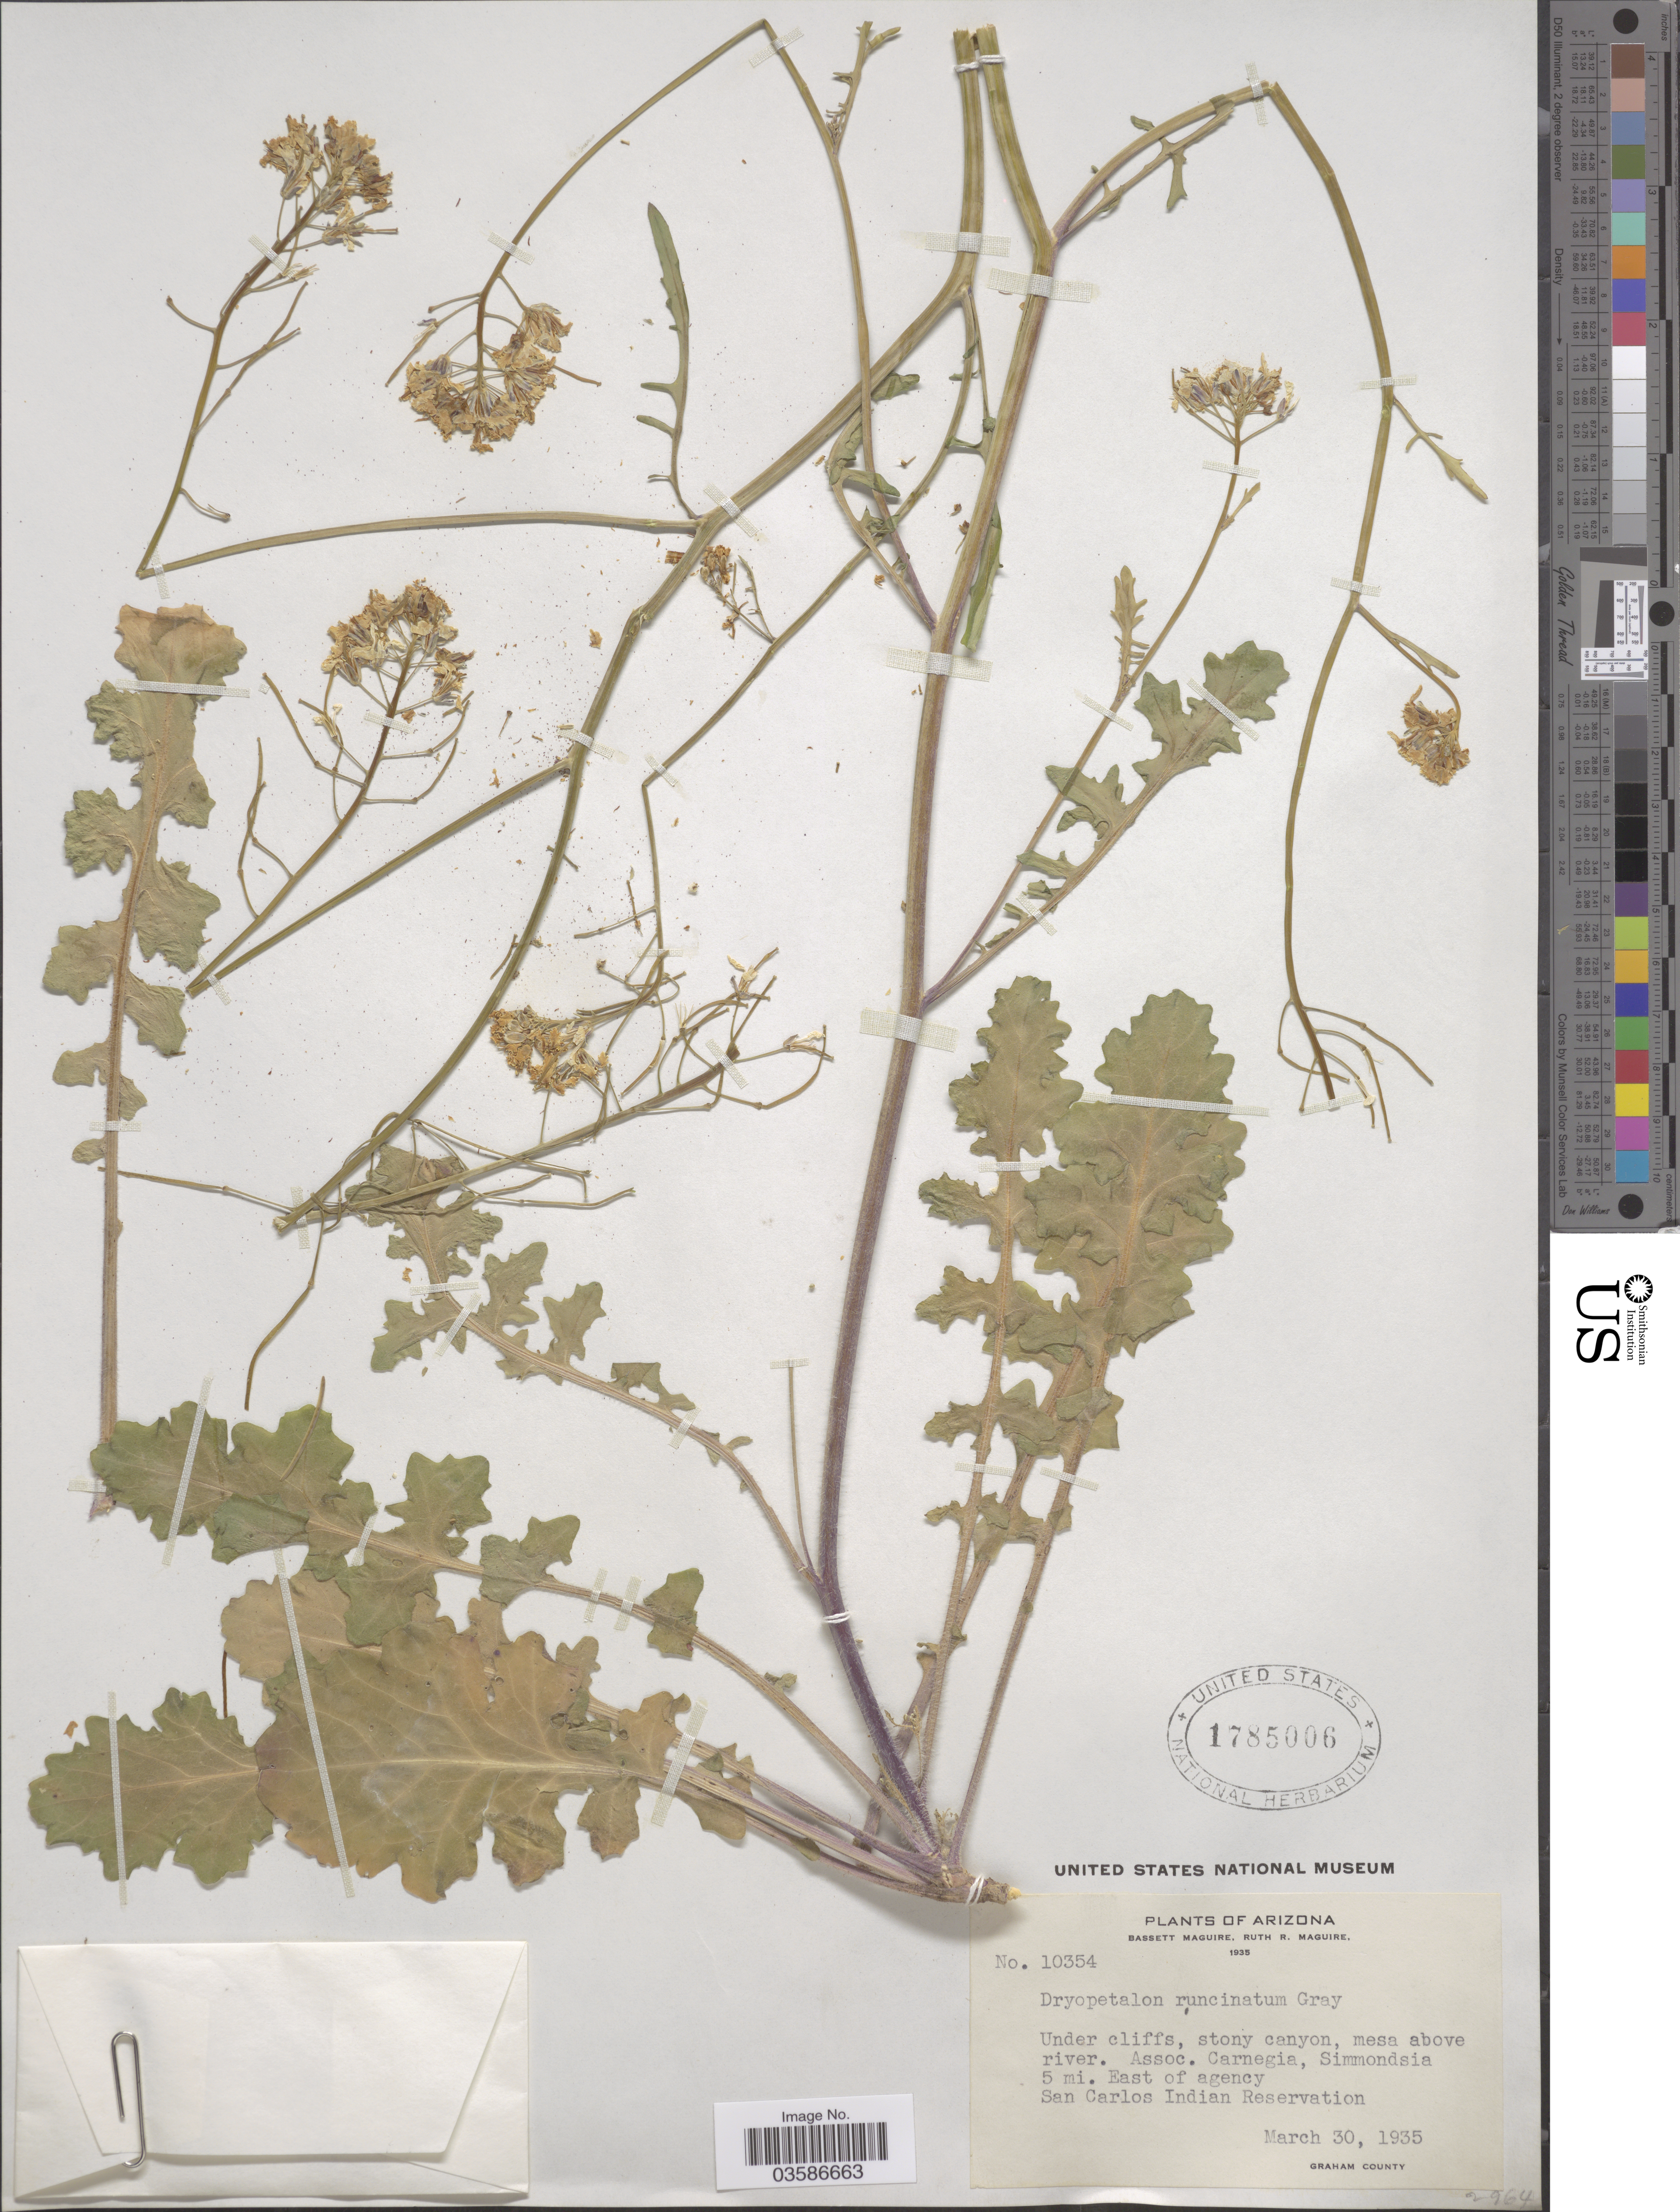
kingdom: Plantae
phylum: Tracheophyta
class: Magnoliopsida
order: Brassicales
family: Brassicaceae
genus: Dryopetalon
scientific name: Dryopetalon runcinatum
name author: A. Gray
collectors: B. Maguire & R. R. Maguire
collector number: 10354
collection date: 1935-03-30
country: United States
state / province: Arizona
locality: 5 mi. East of agency San Carlos Indian Reservation. Graham County.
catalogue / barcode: US 1785006